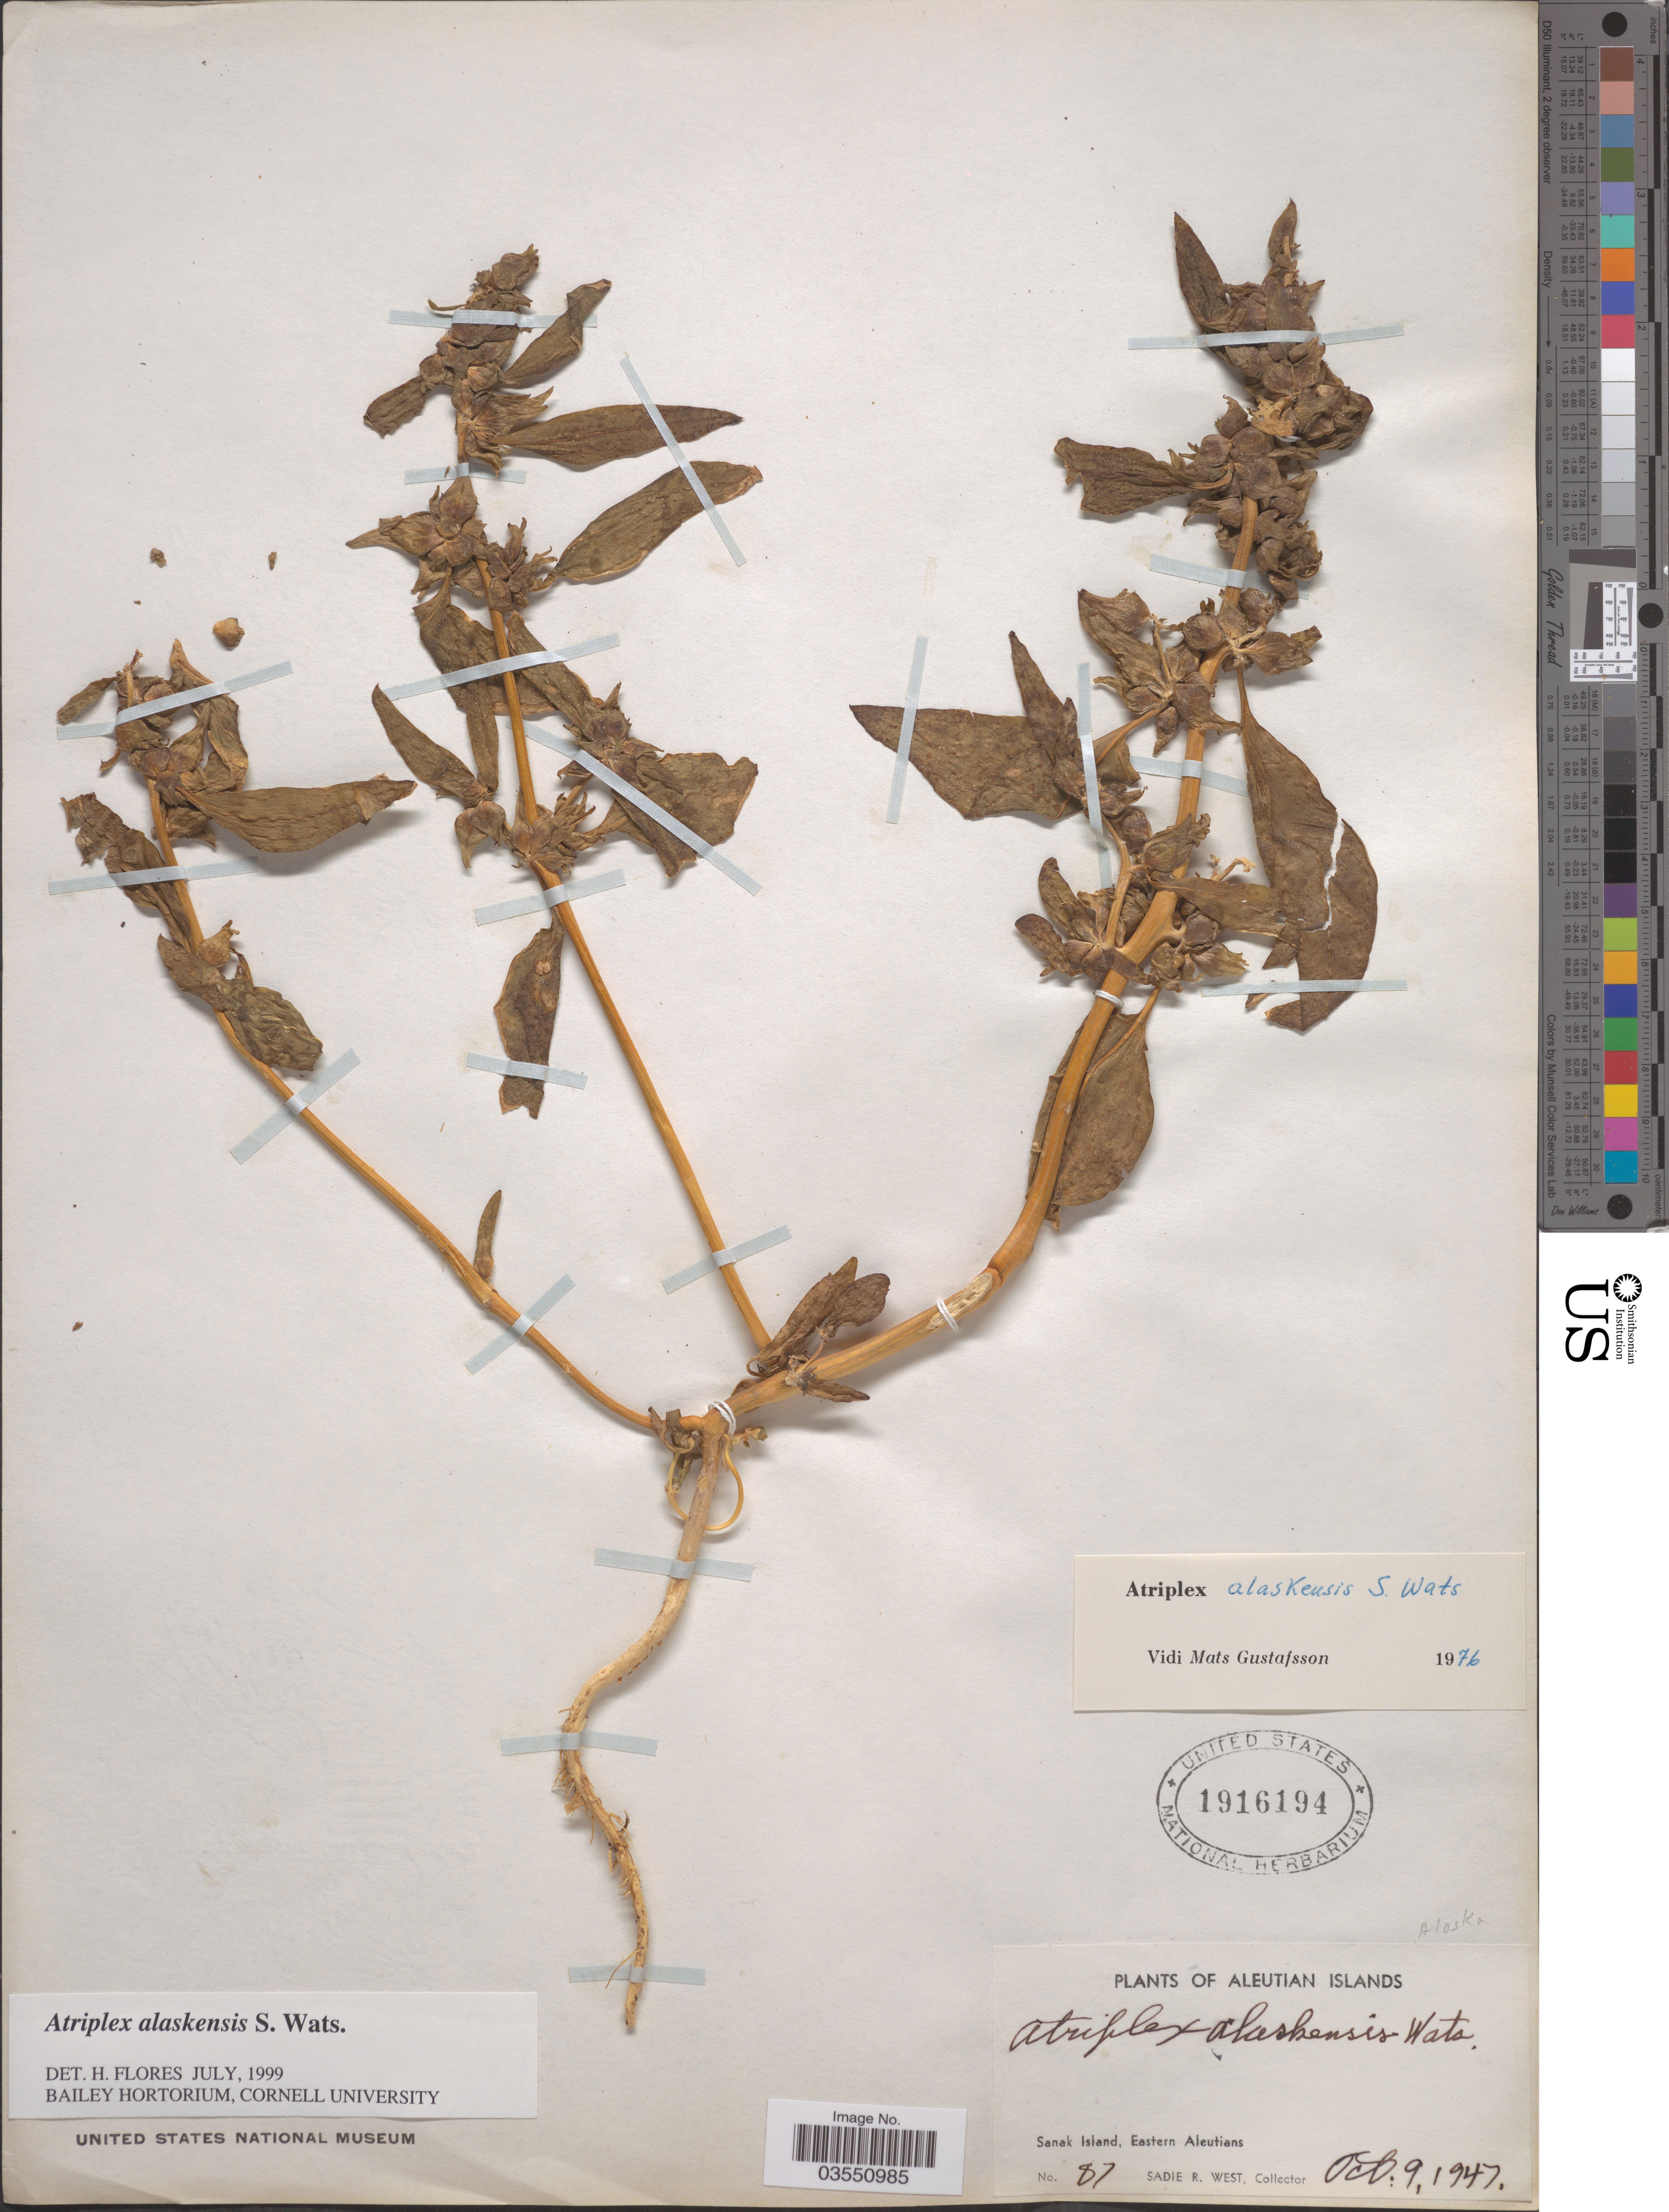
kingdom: Plantae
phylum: Tracheophyta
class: Magnoliopsida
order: Caryophyllales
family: Amaranthaceae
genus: Atriplex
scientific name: Atriplex alaskensis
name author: S. Watson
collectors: S. R. West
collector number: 87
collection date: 1947-10-09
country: United States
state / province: Alaska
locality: Aleutian Islands. Sanak Island, Eastern Aleutians.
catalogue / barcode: US 1916194